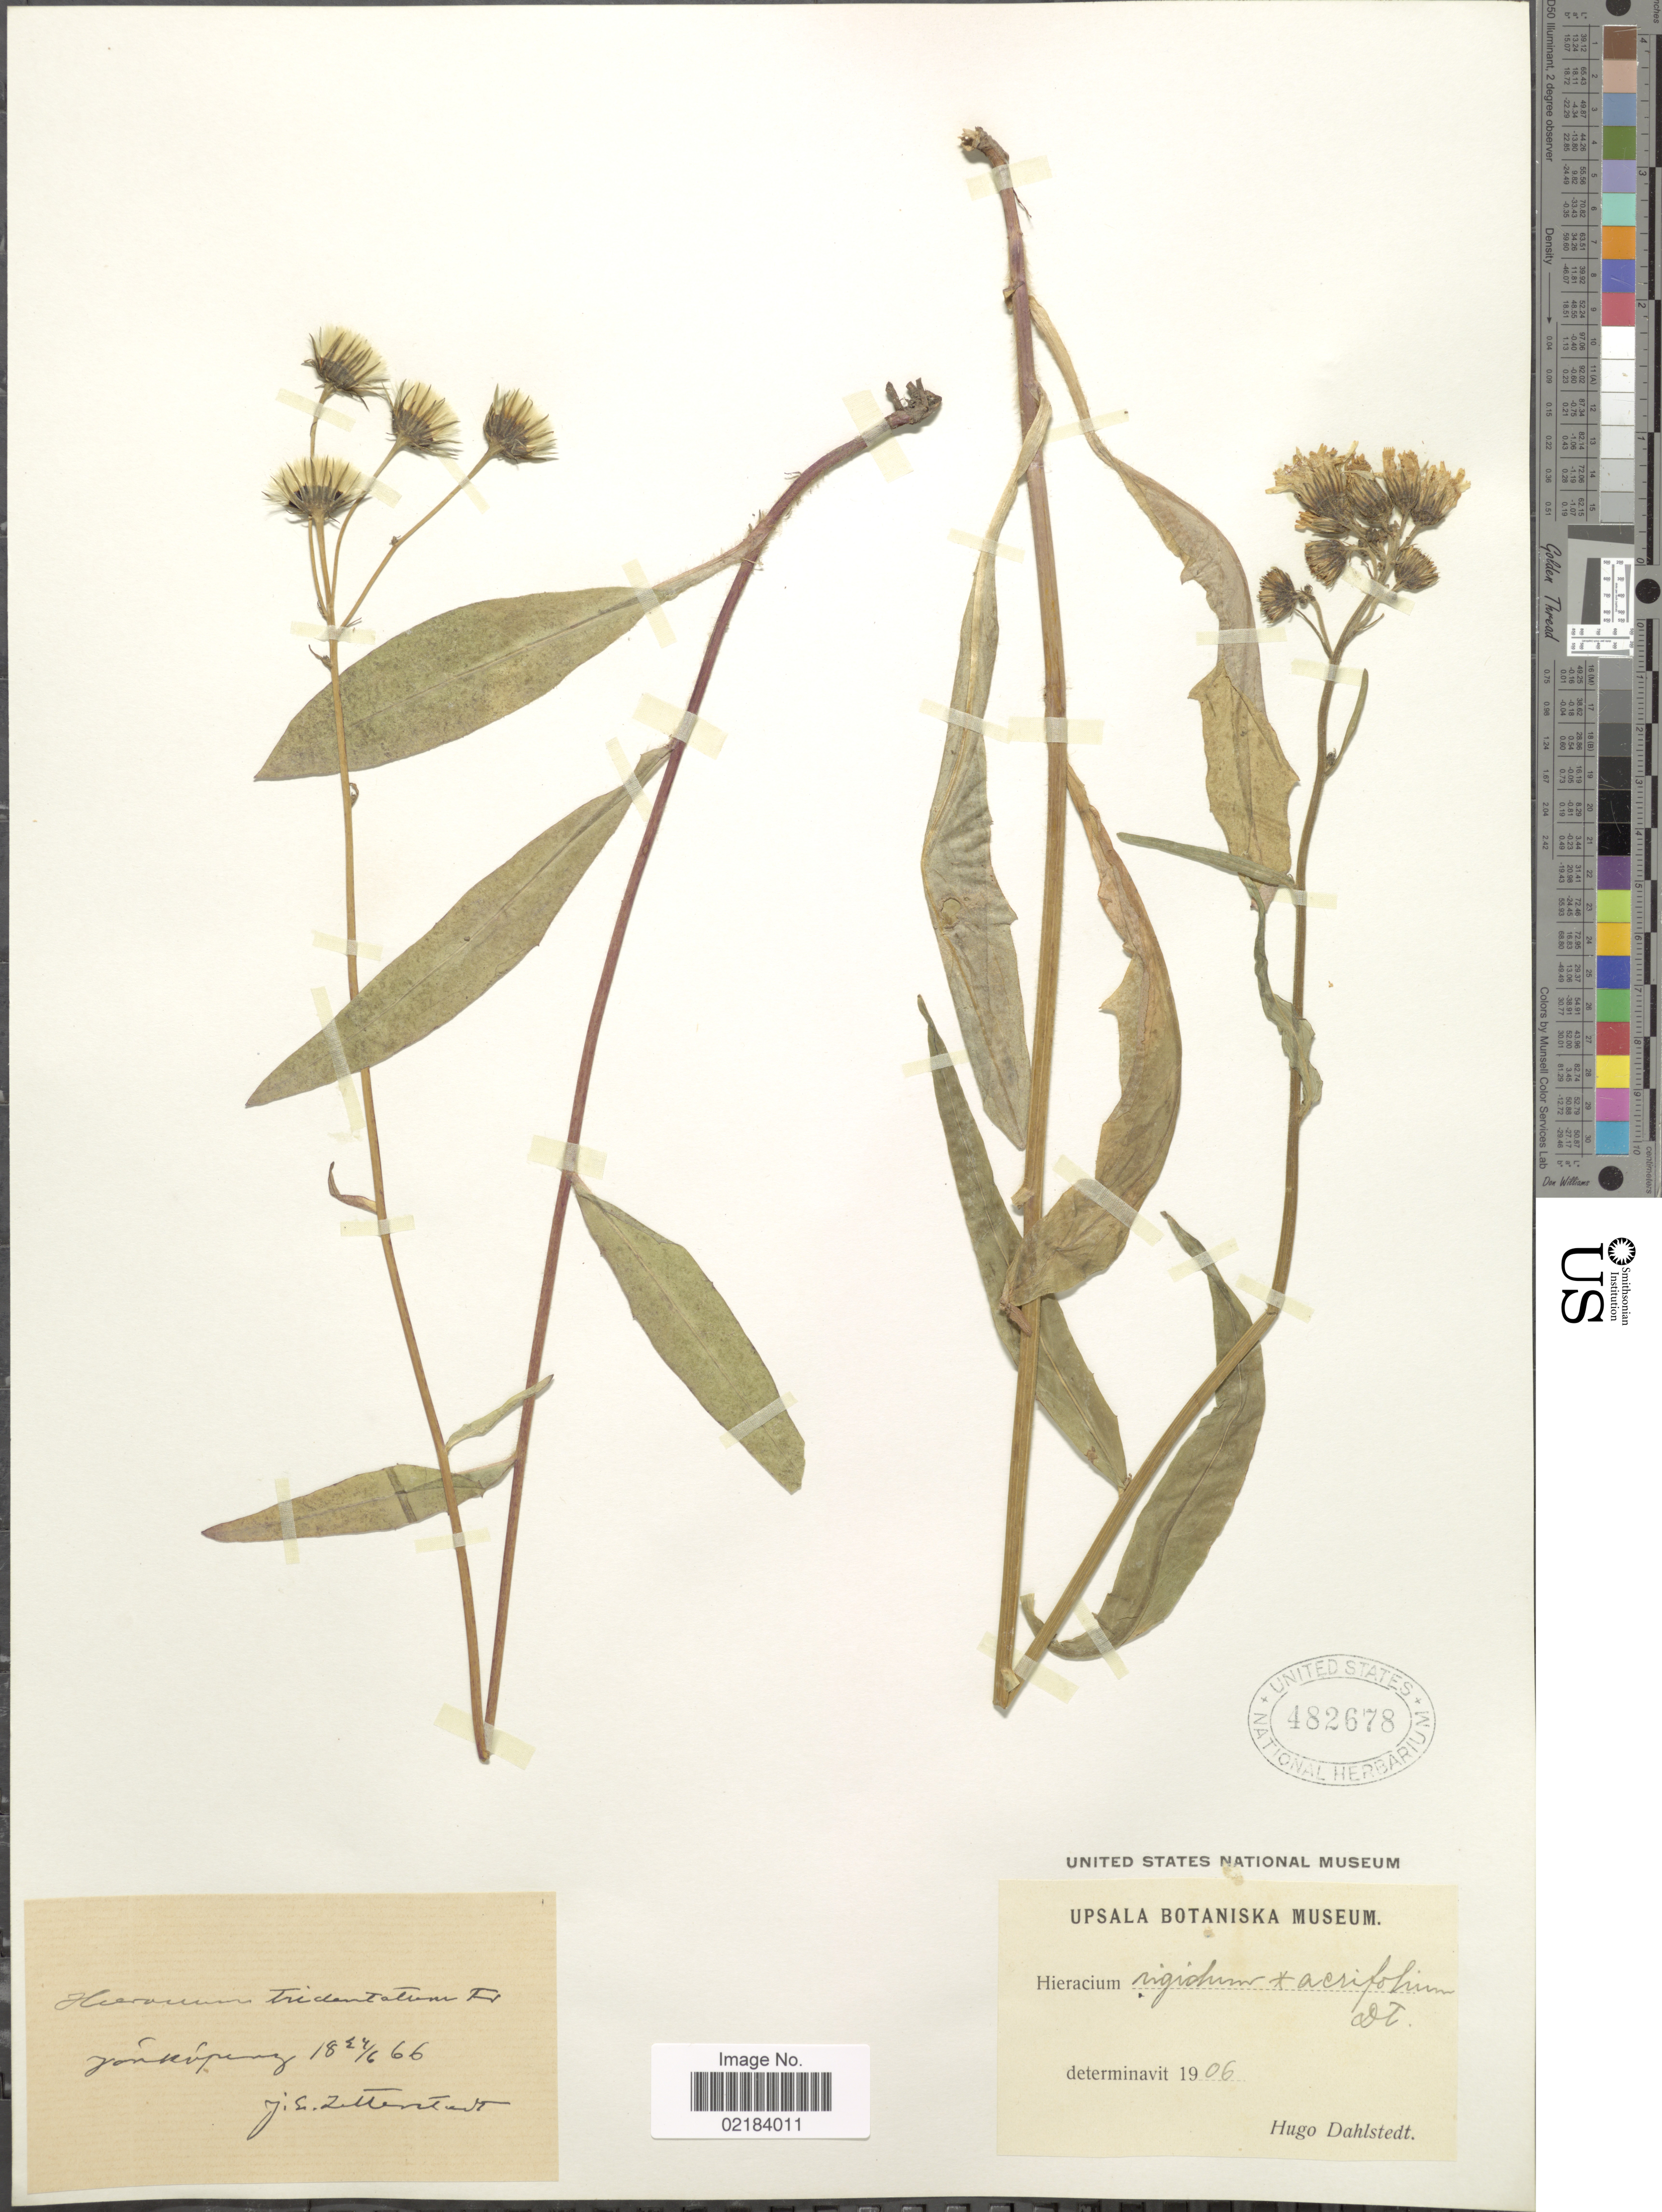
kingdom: Plantae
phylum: Tracheophyta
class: Magnoliopsida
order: Asterales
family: Asteraceae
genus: Hieracium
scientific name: Hieracium rigidum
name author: Hartm.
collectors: J.E. Zetterstedt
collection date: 1866-06-24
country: Sweden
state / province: Jönköping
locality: Jonkoping.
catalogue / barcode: US 482678